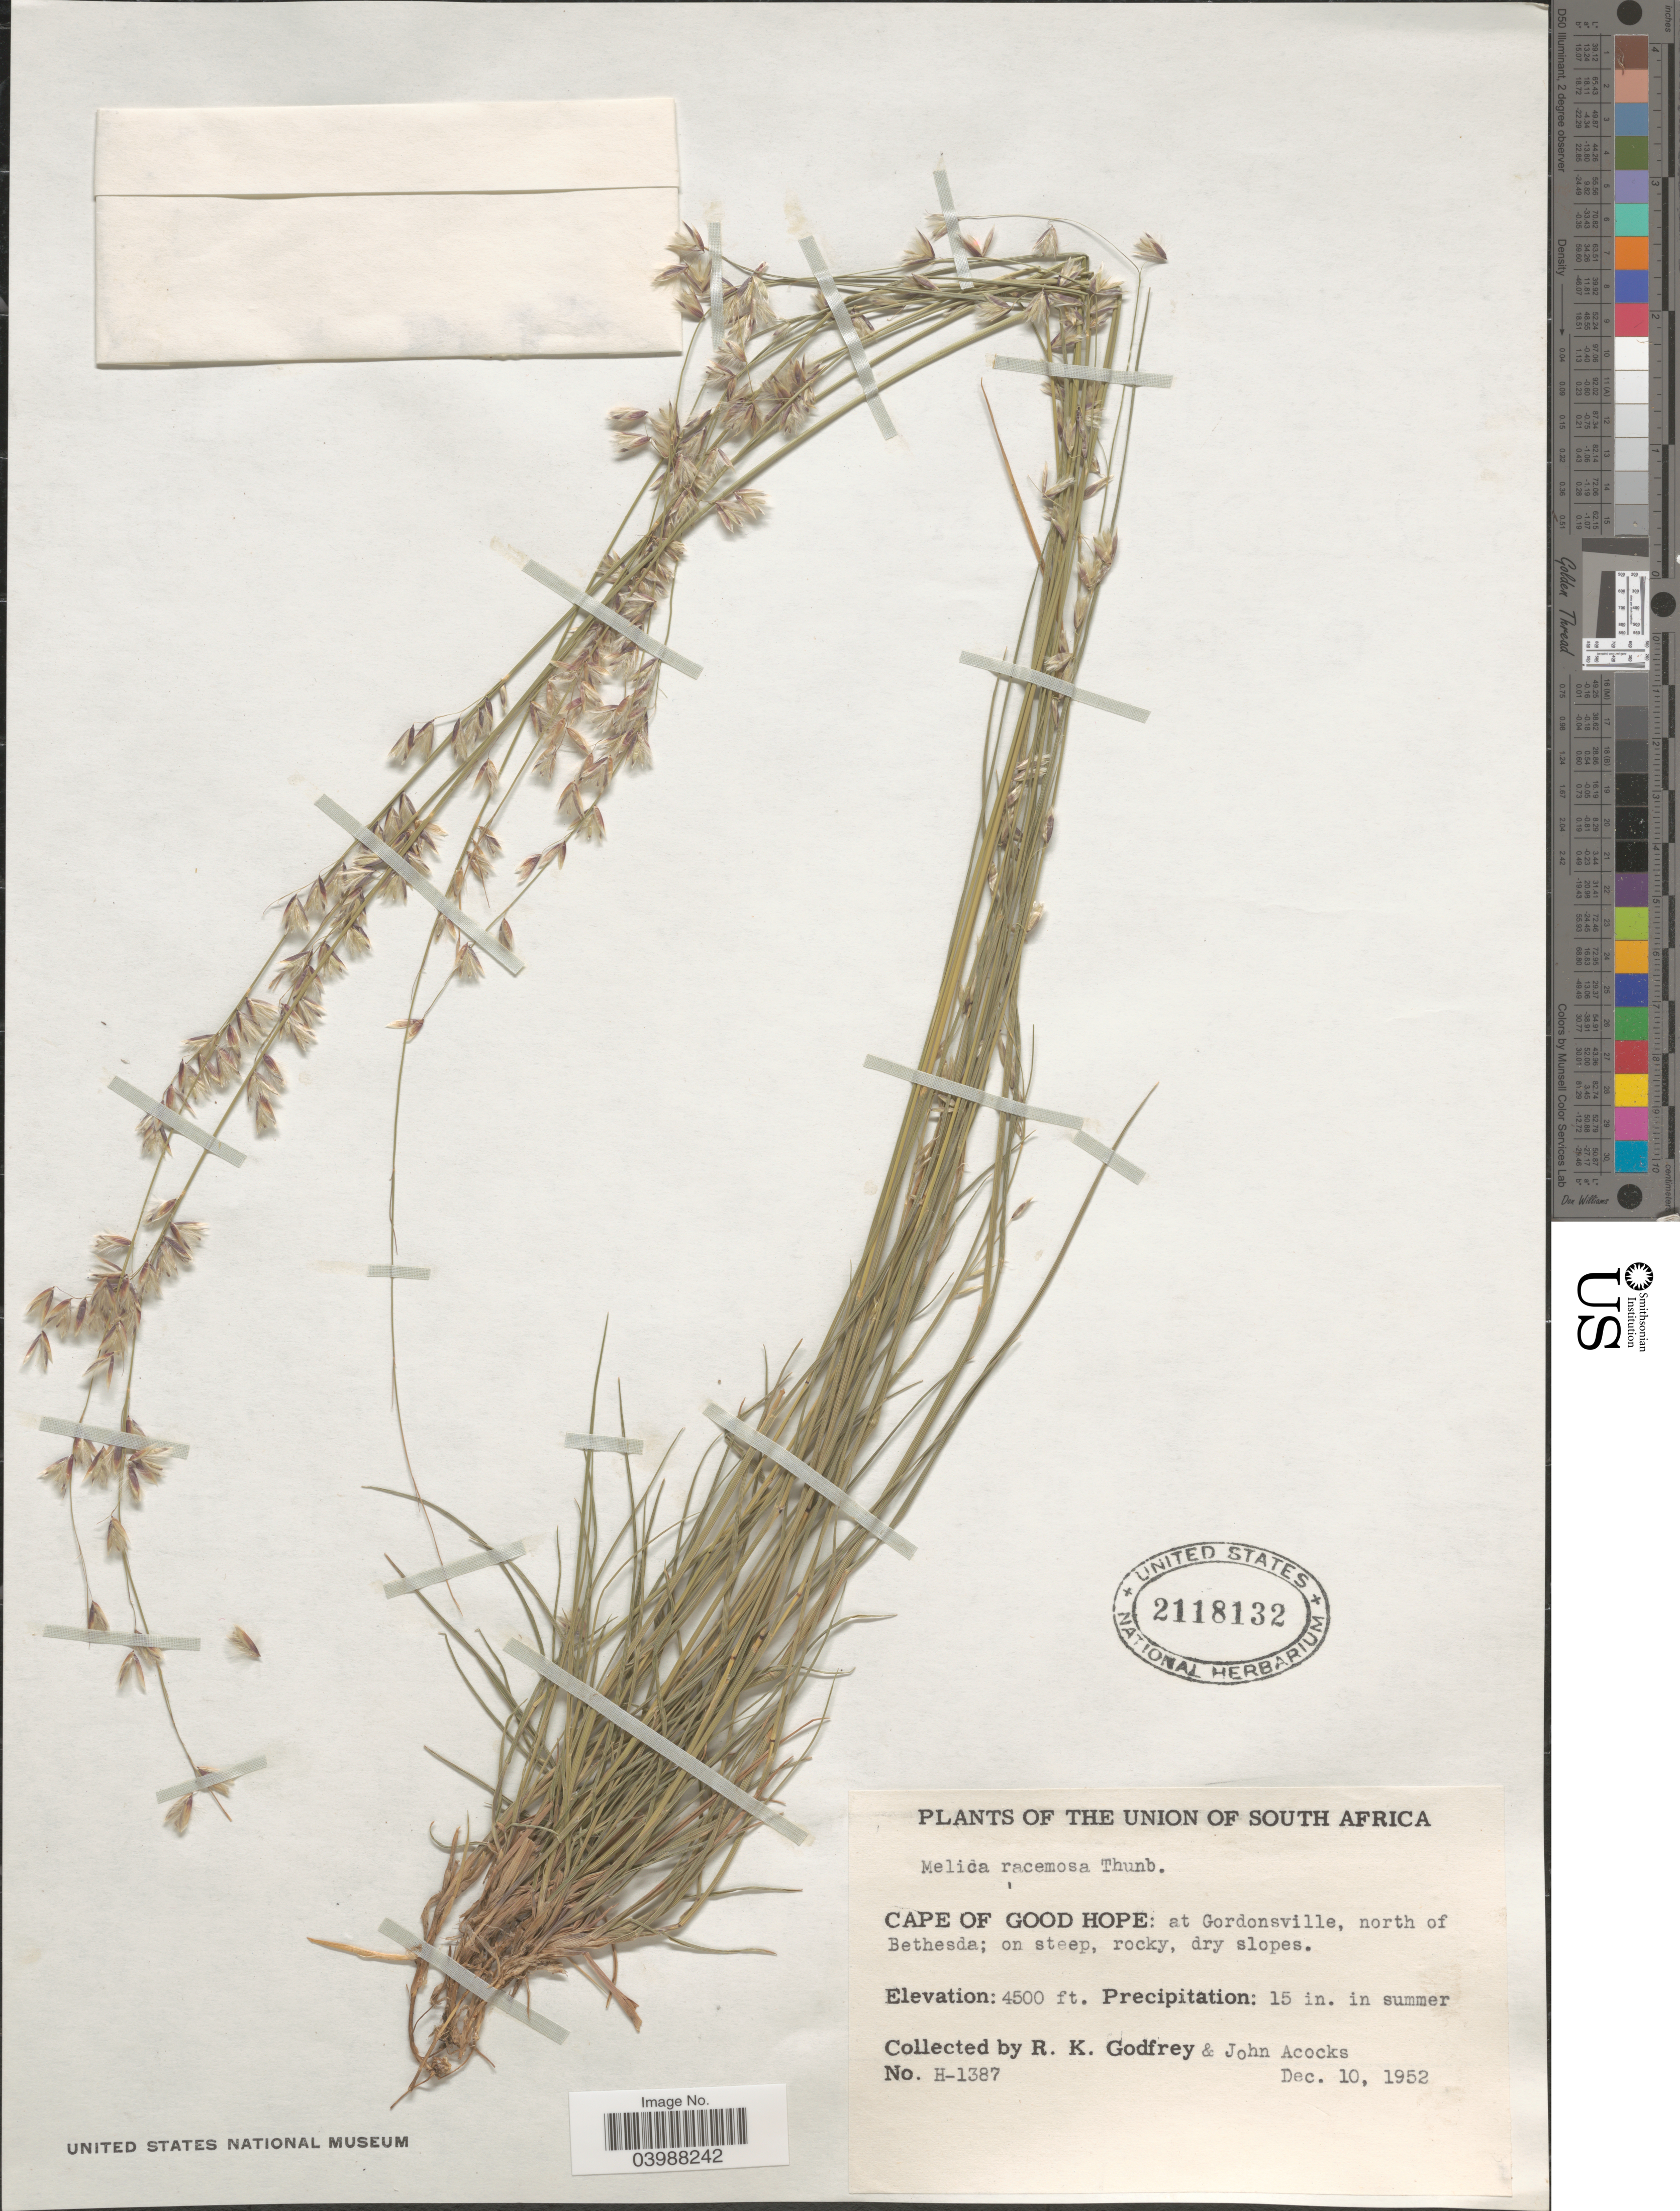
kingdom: Plantae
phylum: Tracheophyta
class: Liliopsida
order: Poales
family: Poaceae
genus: Melica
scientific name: Melica racemosa Muhl., nom. illeg.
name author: Muhl.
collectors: R. K. Godfrey & J. P. Acocks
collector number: H-1387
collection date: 1952-12-10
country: South Africa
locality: Union of South Africa. Cape of Good Hope: at Gordonsville, north of Bethesda.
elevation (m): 1372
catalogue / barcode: US 2118132